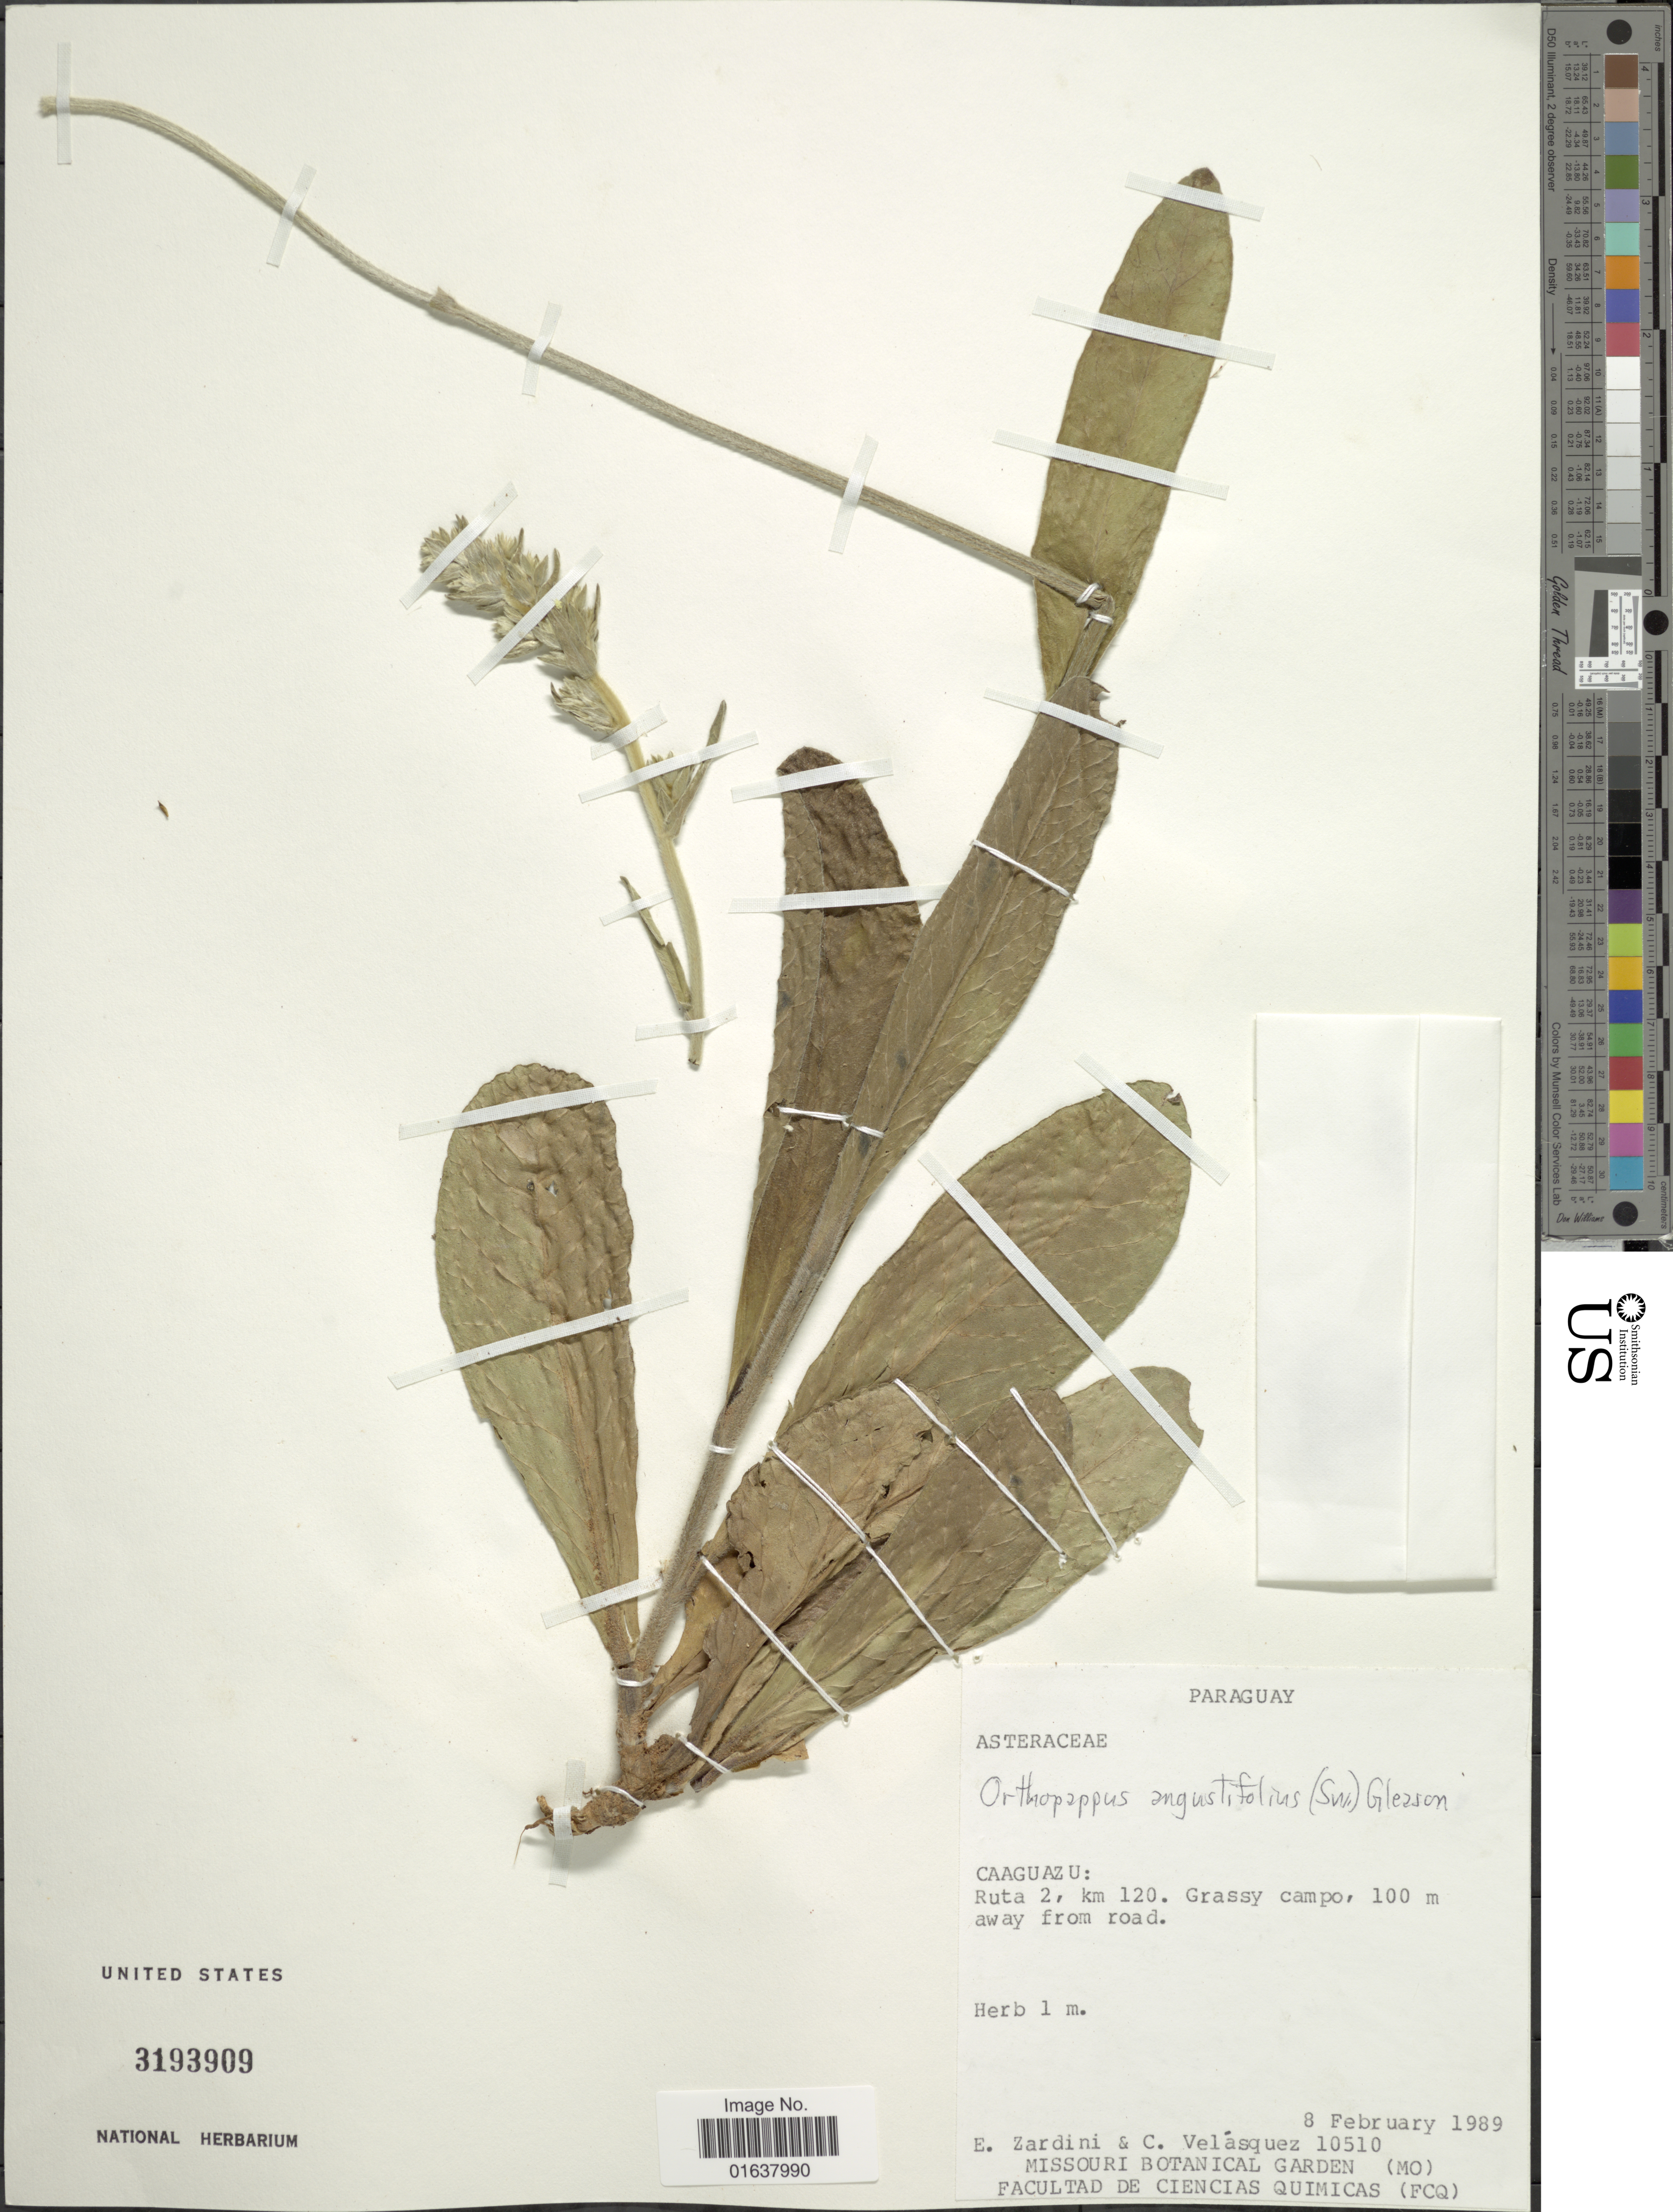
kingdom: Plantae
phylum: Tracheophyta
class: Magnoliopsida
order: Asterales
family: Asteraceae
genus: Orthopappus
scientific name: Orthopappus angustifolius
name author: (Sw.) Gleason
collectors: E. M. Zardini & C. Velásquez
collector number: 10510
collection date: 1989-02-08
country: Paraguay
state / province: Caaguazu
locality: Ruta 2, Km 120. Grassy Campo away from road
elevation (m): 100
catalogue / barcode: US 3193909